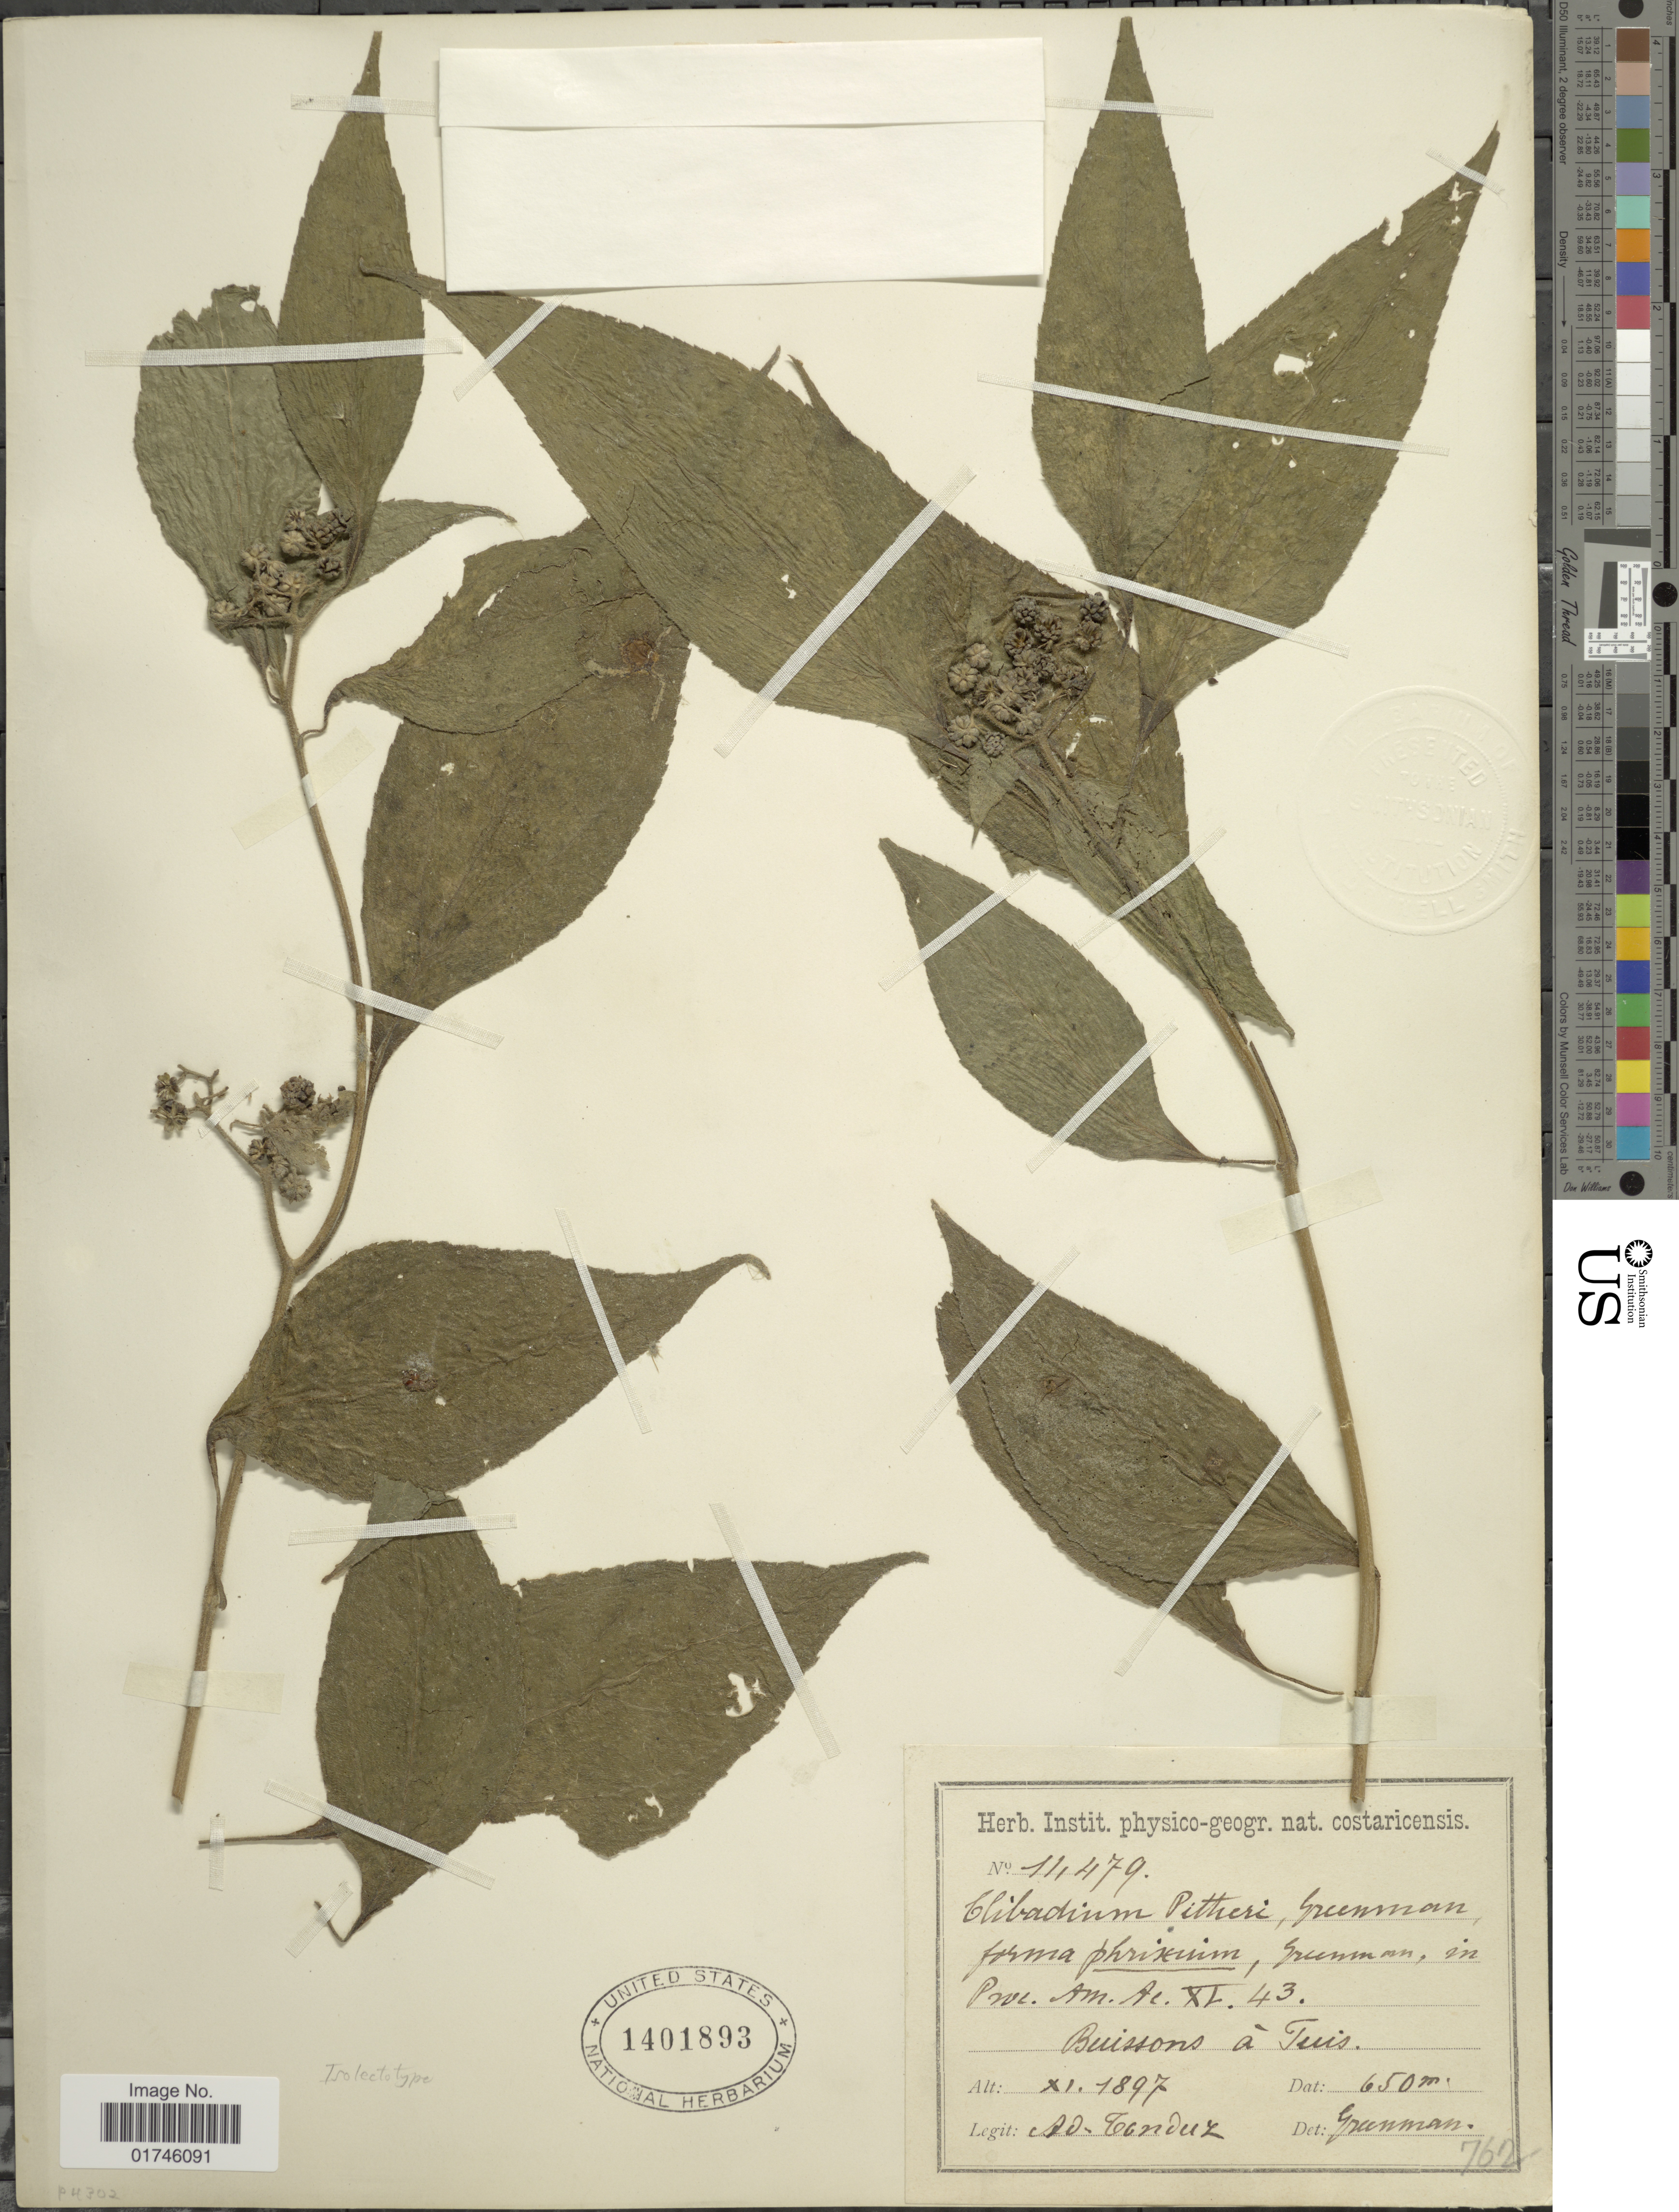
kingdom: Plantae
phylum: Tracheophyta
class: Magnoliopsida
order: Asterales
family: Asteraceae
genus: Clibadium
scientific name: Clibadium eggersii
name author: Hieron.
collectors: A. Tonduz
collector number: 14479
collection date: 1897-11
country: Costa Rica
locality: Greenman in Proc. am. Ac XL. 43. Buissons a Tuis.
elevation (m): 650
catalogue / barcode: US 1401893